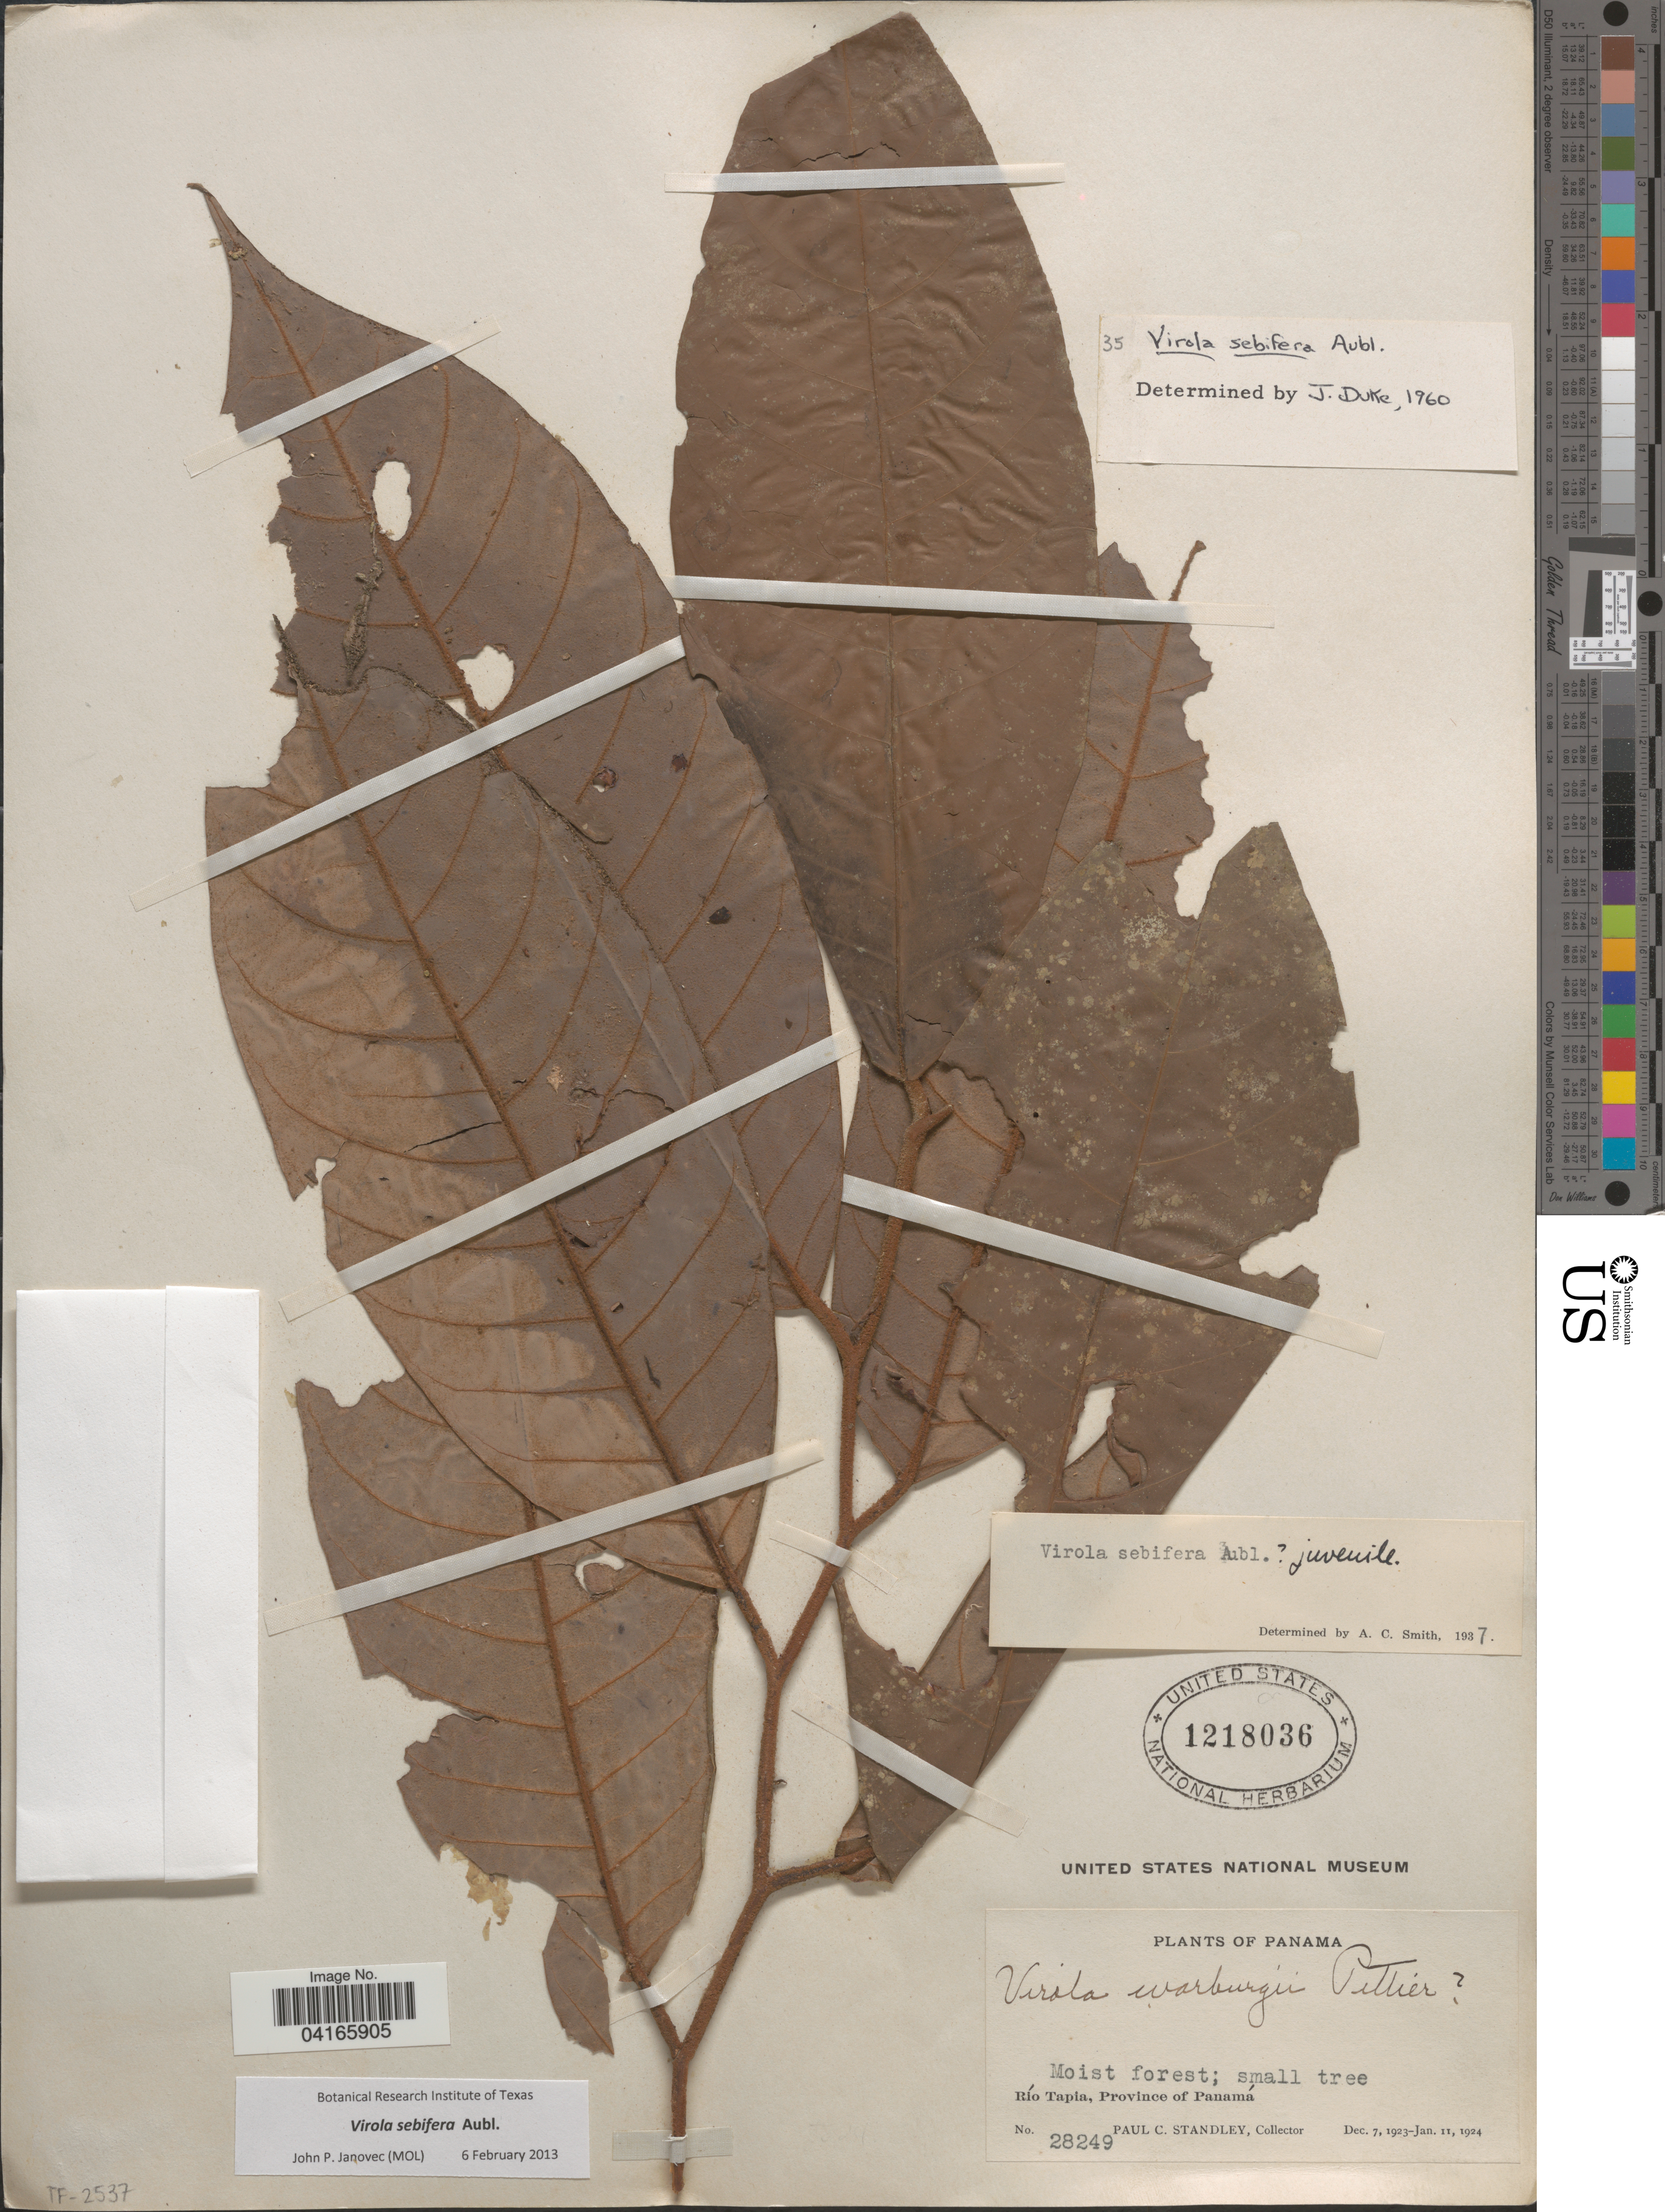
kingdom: Plantae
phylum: Tracheophyta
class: Magnoliopsida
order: Magnoliales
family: Myristicaceae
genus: Virola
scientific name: Virola sebifera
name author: Aubl.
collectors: P. C. Standley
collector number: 28249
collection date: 1923-12-07/1924-01-11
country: Panama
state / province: Panamá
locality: Río Tapia.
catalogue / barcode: US 1218036